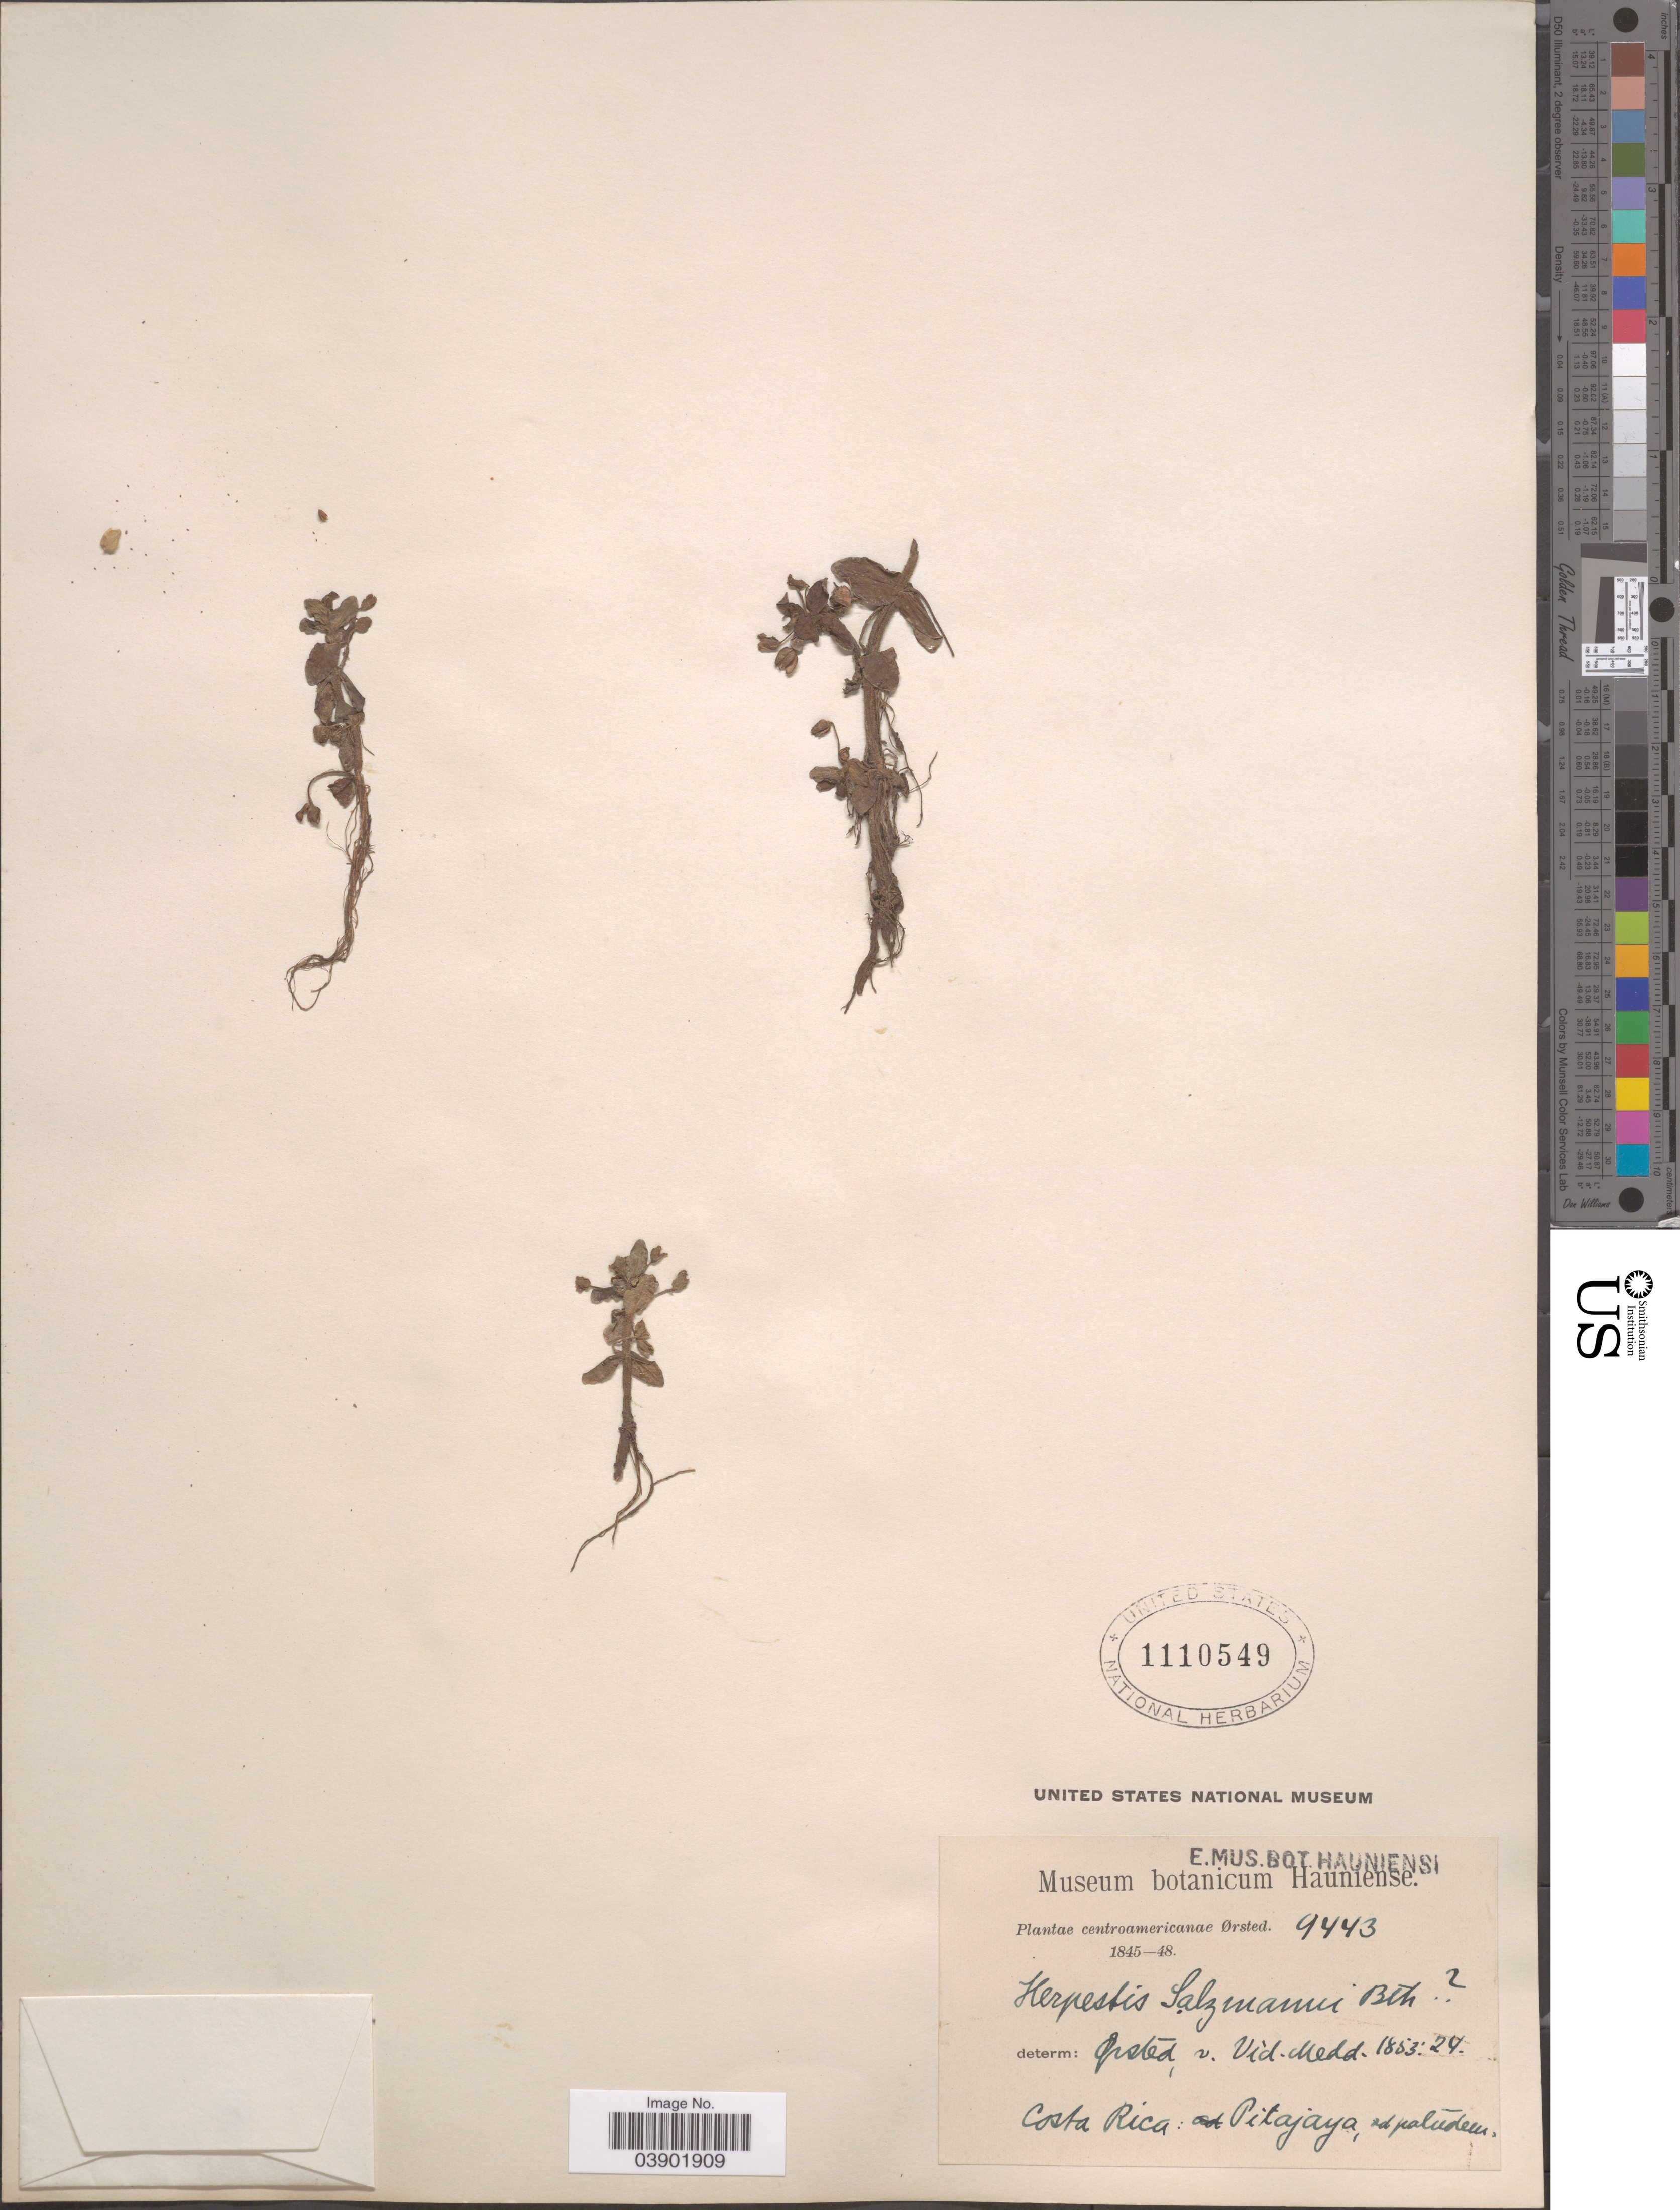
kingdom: Plantae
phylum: Tracheophyta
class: Magnoliopsida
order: Lamiales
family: Plantaginaceae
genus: Bacopa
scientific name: Bacopa salzmannii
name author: (Benth.) Wettst. ex Edwall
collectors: Ørsted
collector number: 9443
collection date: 1845/1848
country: Costa Rica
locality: Pitajaya, ad paludem.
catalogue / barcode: US 1110549